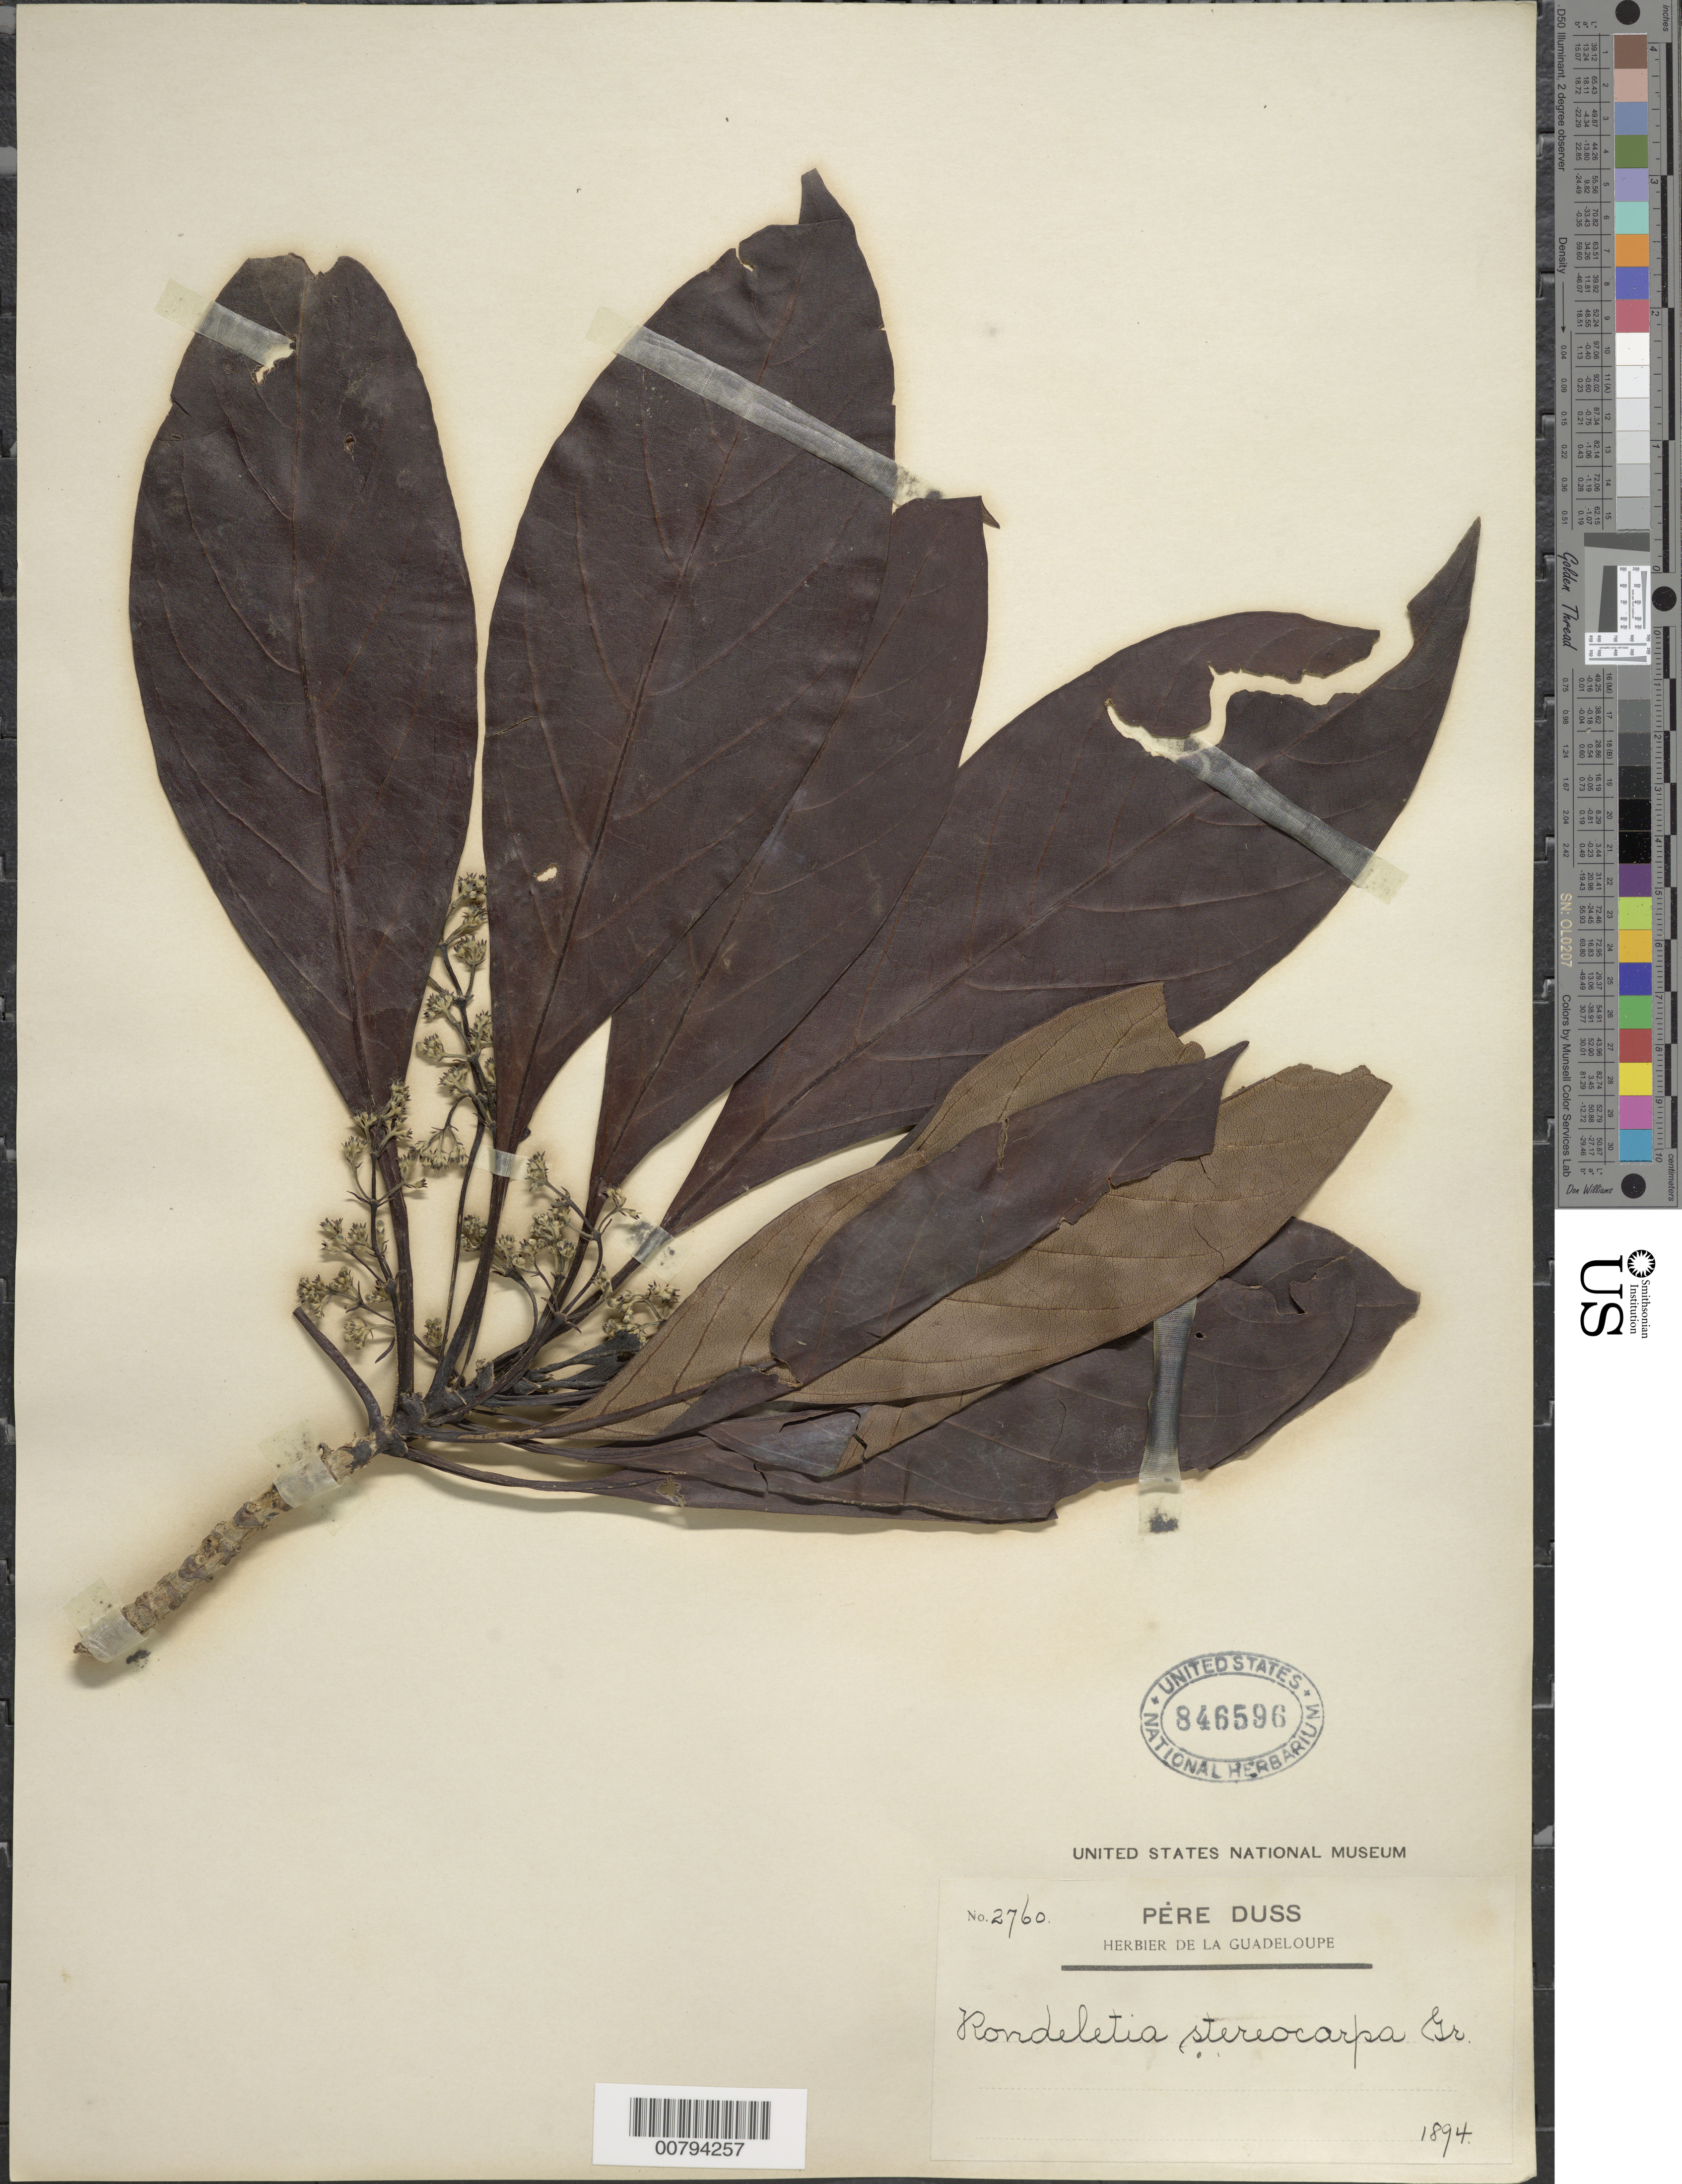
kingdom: Plantae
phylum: Tracheophyta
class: Magnoliopsida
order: Gentianales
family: Rubiaceae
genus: Rondeletia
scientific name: Rondeletia parviflora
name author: Poir.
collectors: Père Duss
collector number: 2760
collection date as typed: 1894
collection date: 1894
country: Guadeloupe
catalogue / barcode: US 846596